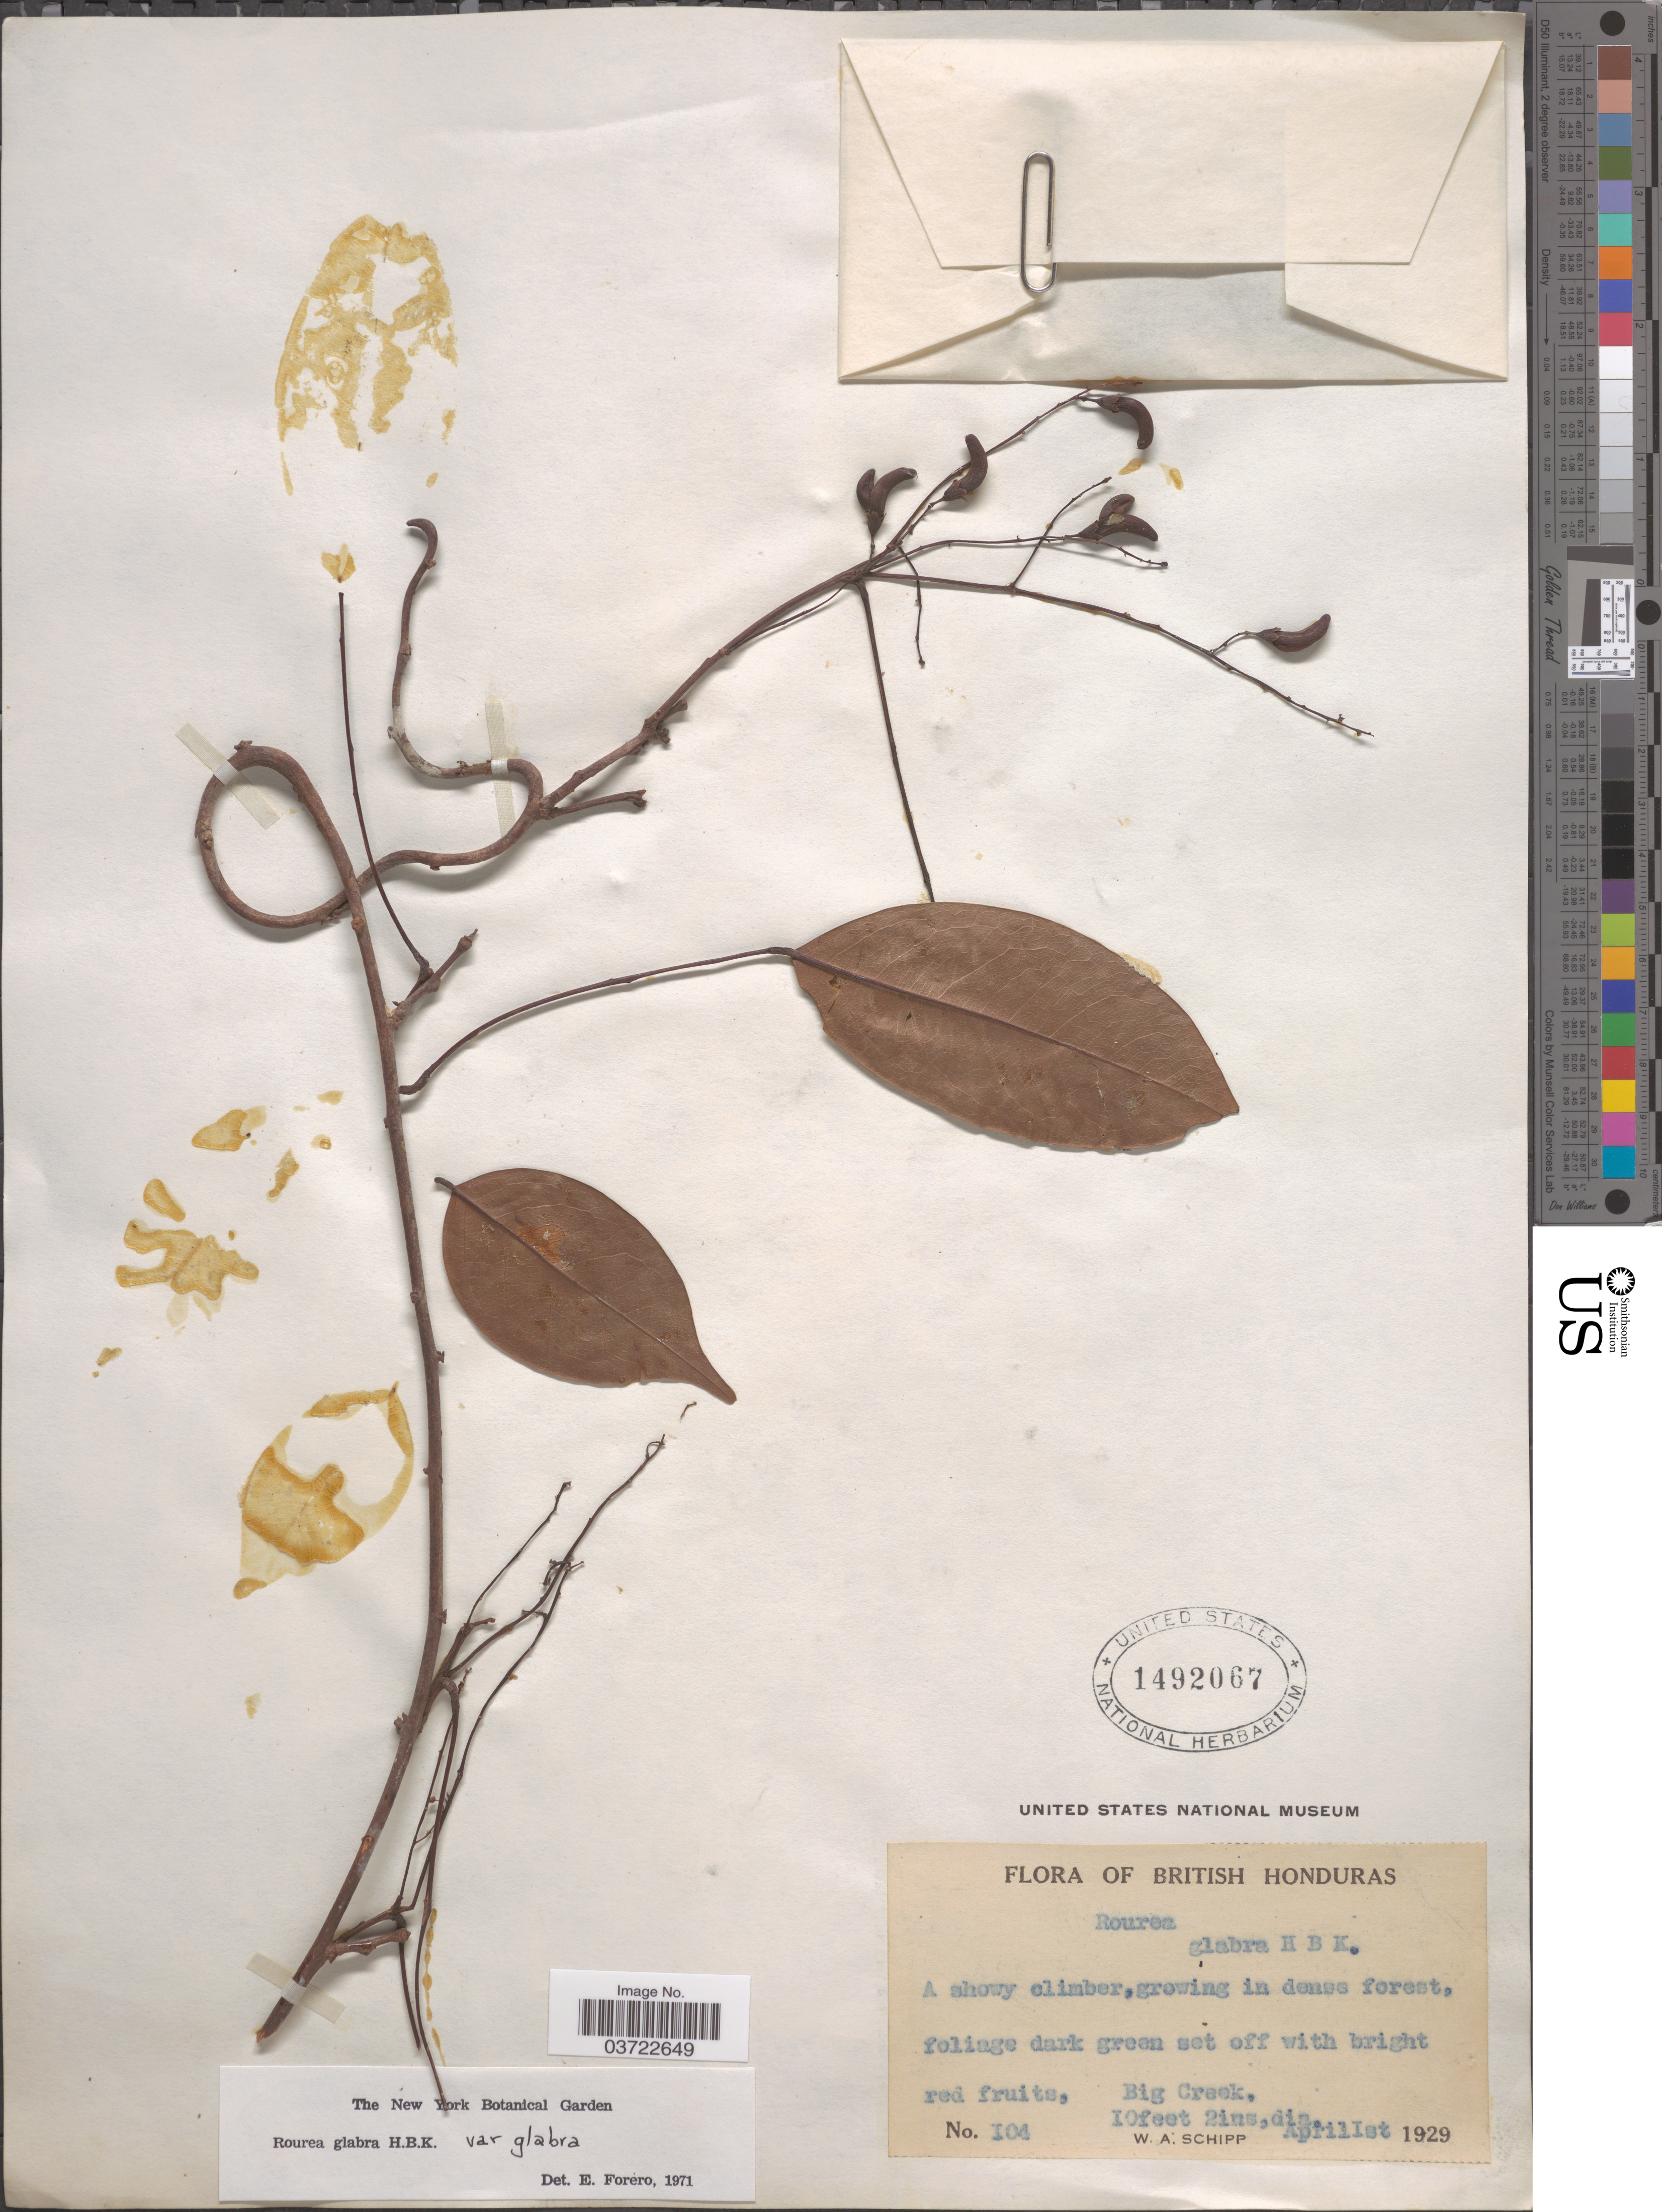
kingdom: Plantae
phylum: Tracheophyta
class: Magnoliopsida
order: Oxalidales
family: Connaraceae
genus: Rourea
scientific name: Rourea glabra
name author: Kunth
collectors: W. Schipp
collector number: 104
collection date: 1929-04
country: Belize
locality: British Honduras. Big Creek.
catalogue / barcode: US 1492067